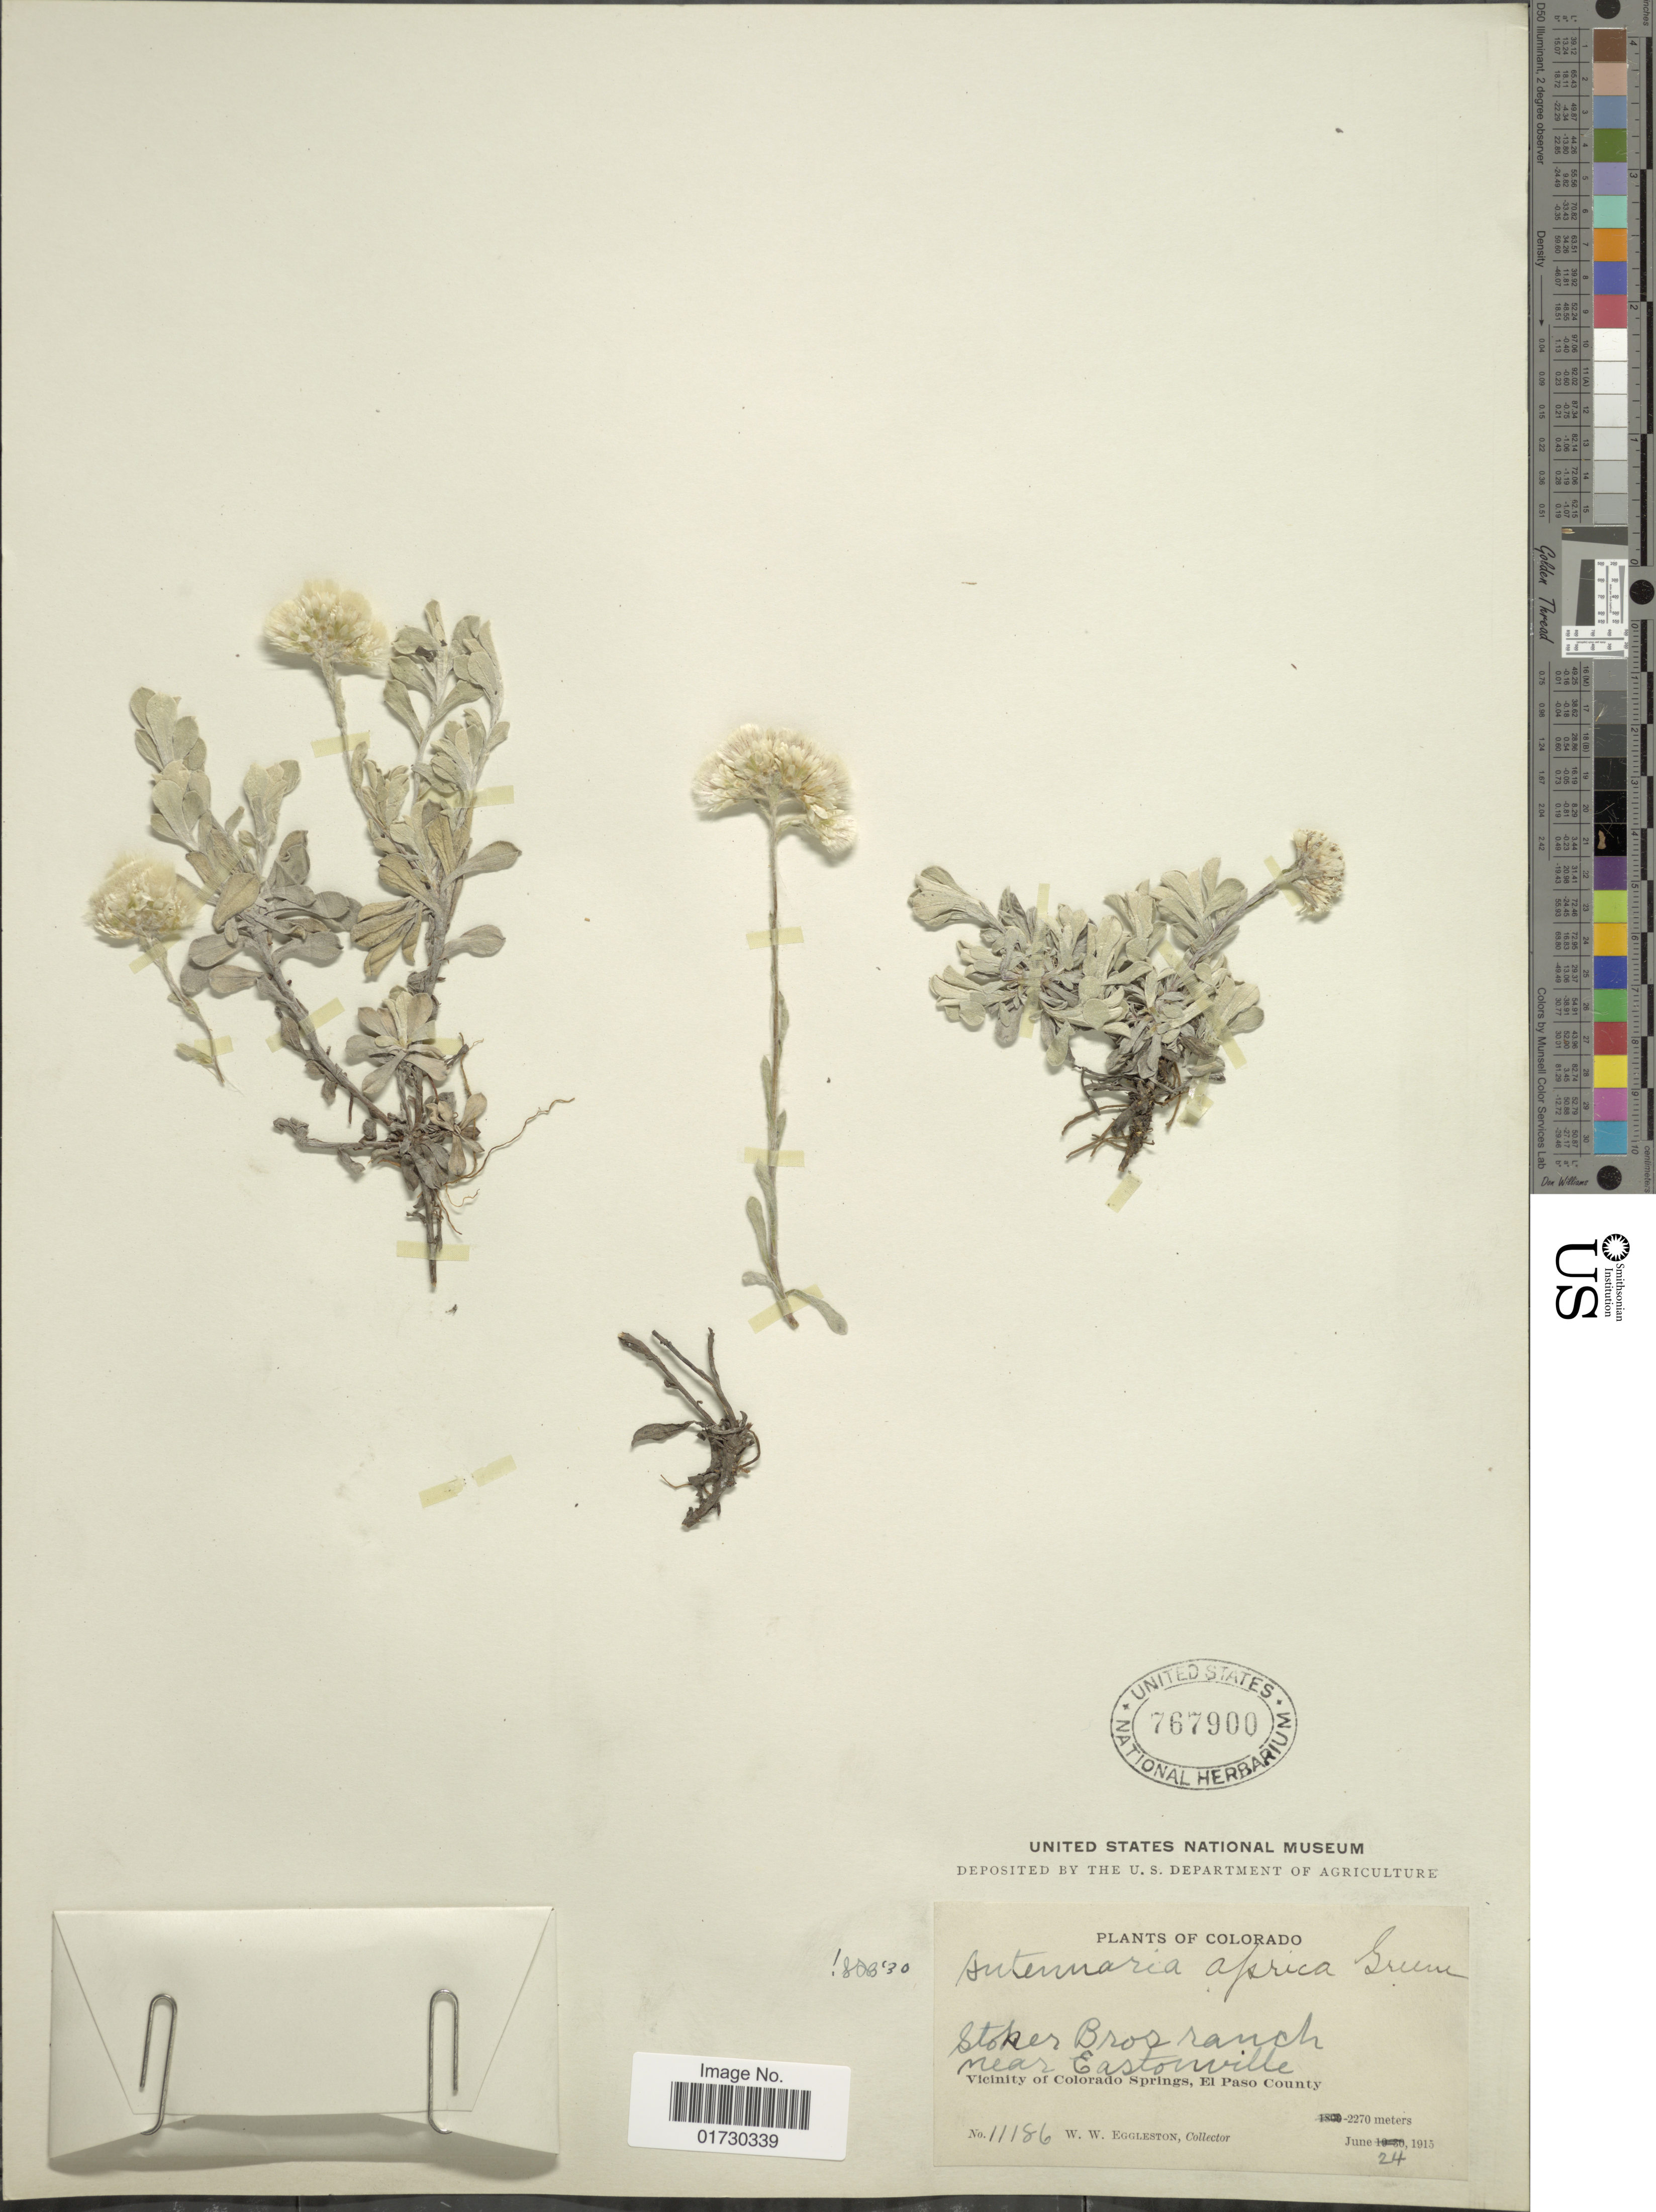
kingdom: Plantae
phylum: Tracheophyta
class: Magnoliopsida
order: Asterales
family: Asteraceae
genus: Antennaria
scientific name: Antennaria aprica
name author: Greene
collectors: W. W. Eggleston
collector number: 11186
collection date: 1915-06-24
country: United States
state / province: Colorado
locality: Stoker Bros Ranch, near Eastonville, Vicinity of Colorado Springs, El Paso County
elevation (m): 2270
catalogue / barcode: US 767900